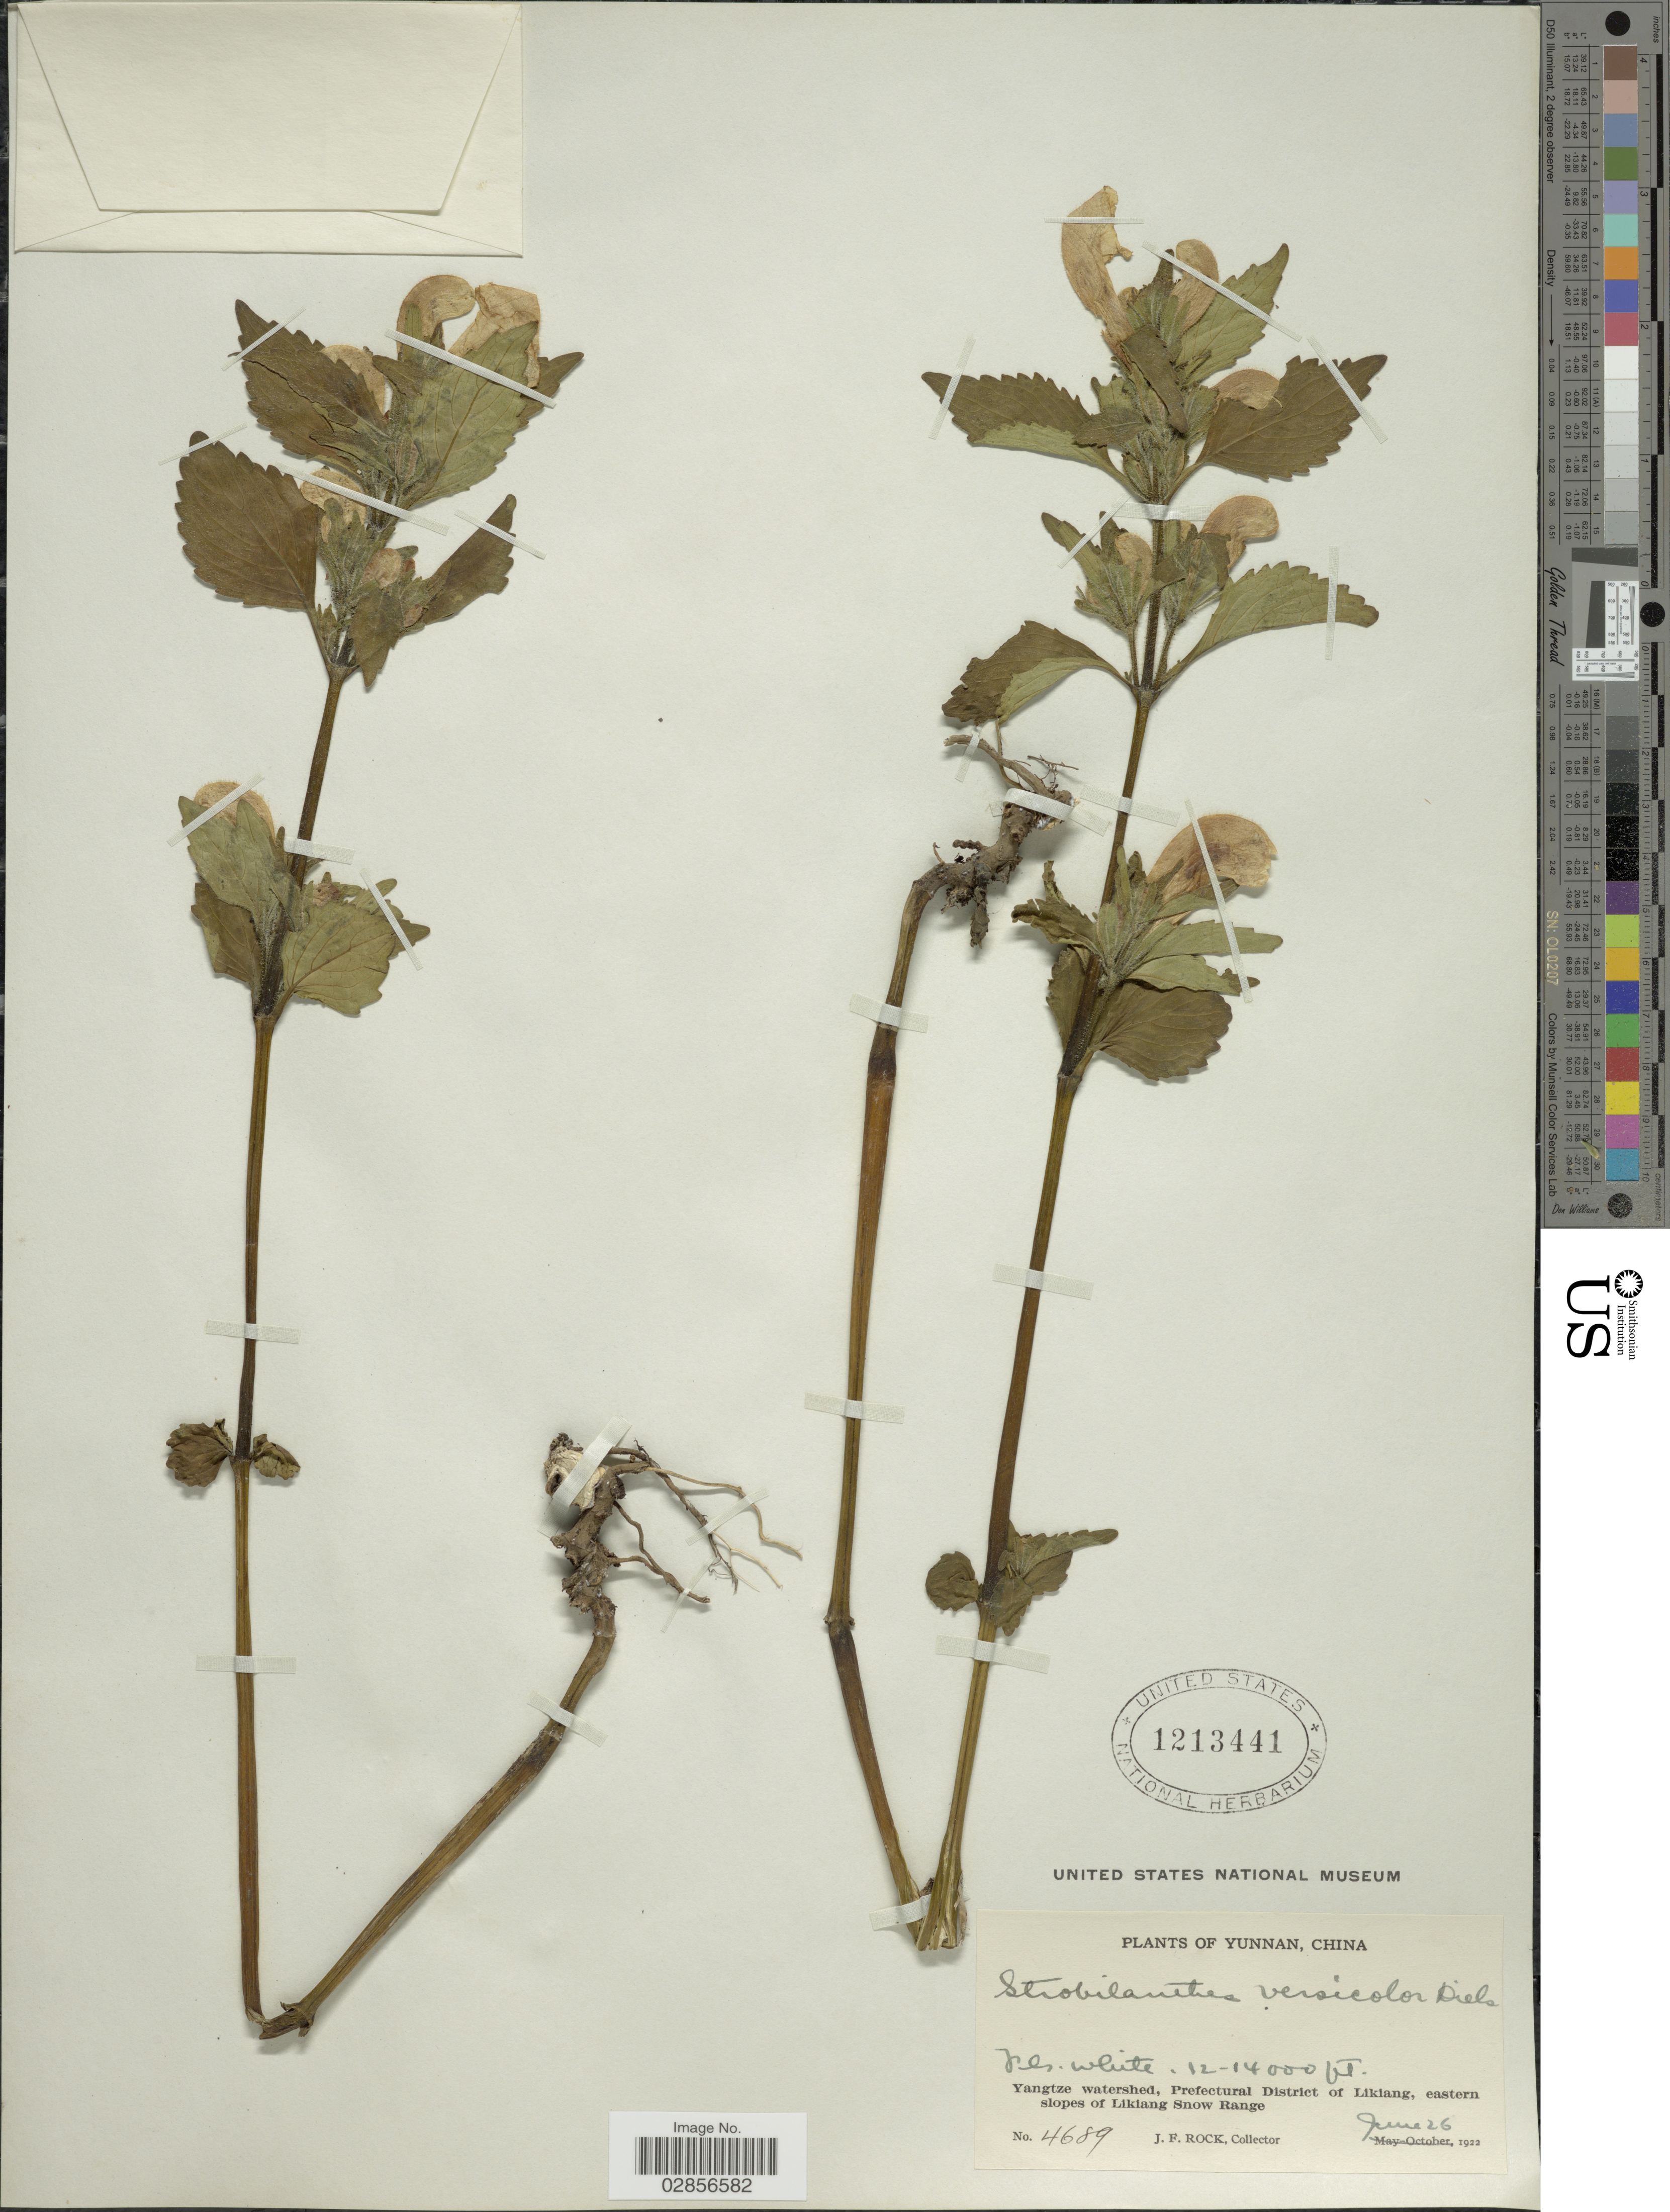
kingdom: Plantae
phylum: Tracheophyta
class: Magnoliopsida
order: Lamiales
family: Acanthaceae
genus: Strobilanthes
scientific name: Strobilanthes versicolor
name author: Diels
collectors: J. Rock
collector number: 4689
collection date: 1922-06-26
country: China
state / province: Yunnan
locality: Yangtze watershed, Prefectural District of Likiang, eastern slopes of Likiang Snow Range.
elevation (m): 3658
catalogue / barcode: US 1213441